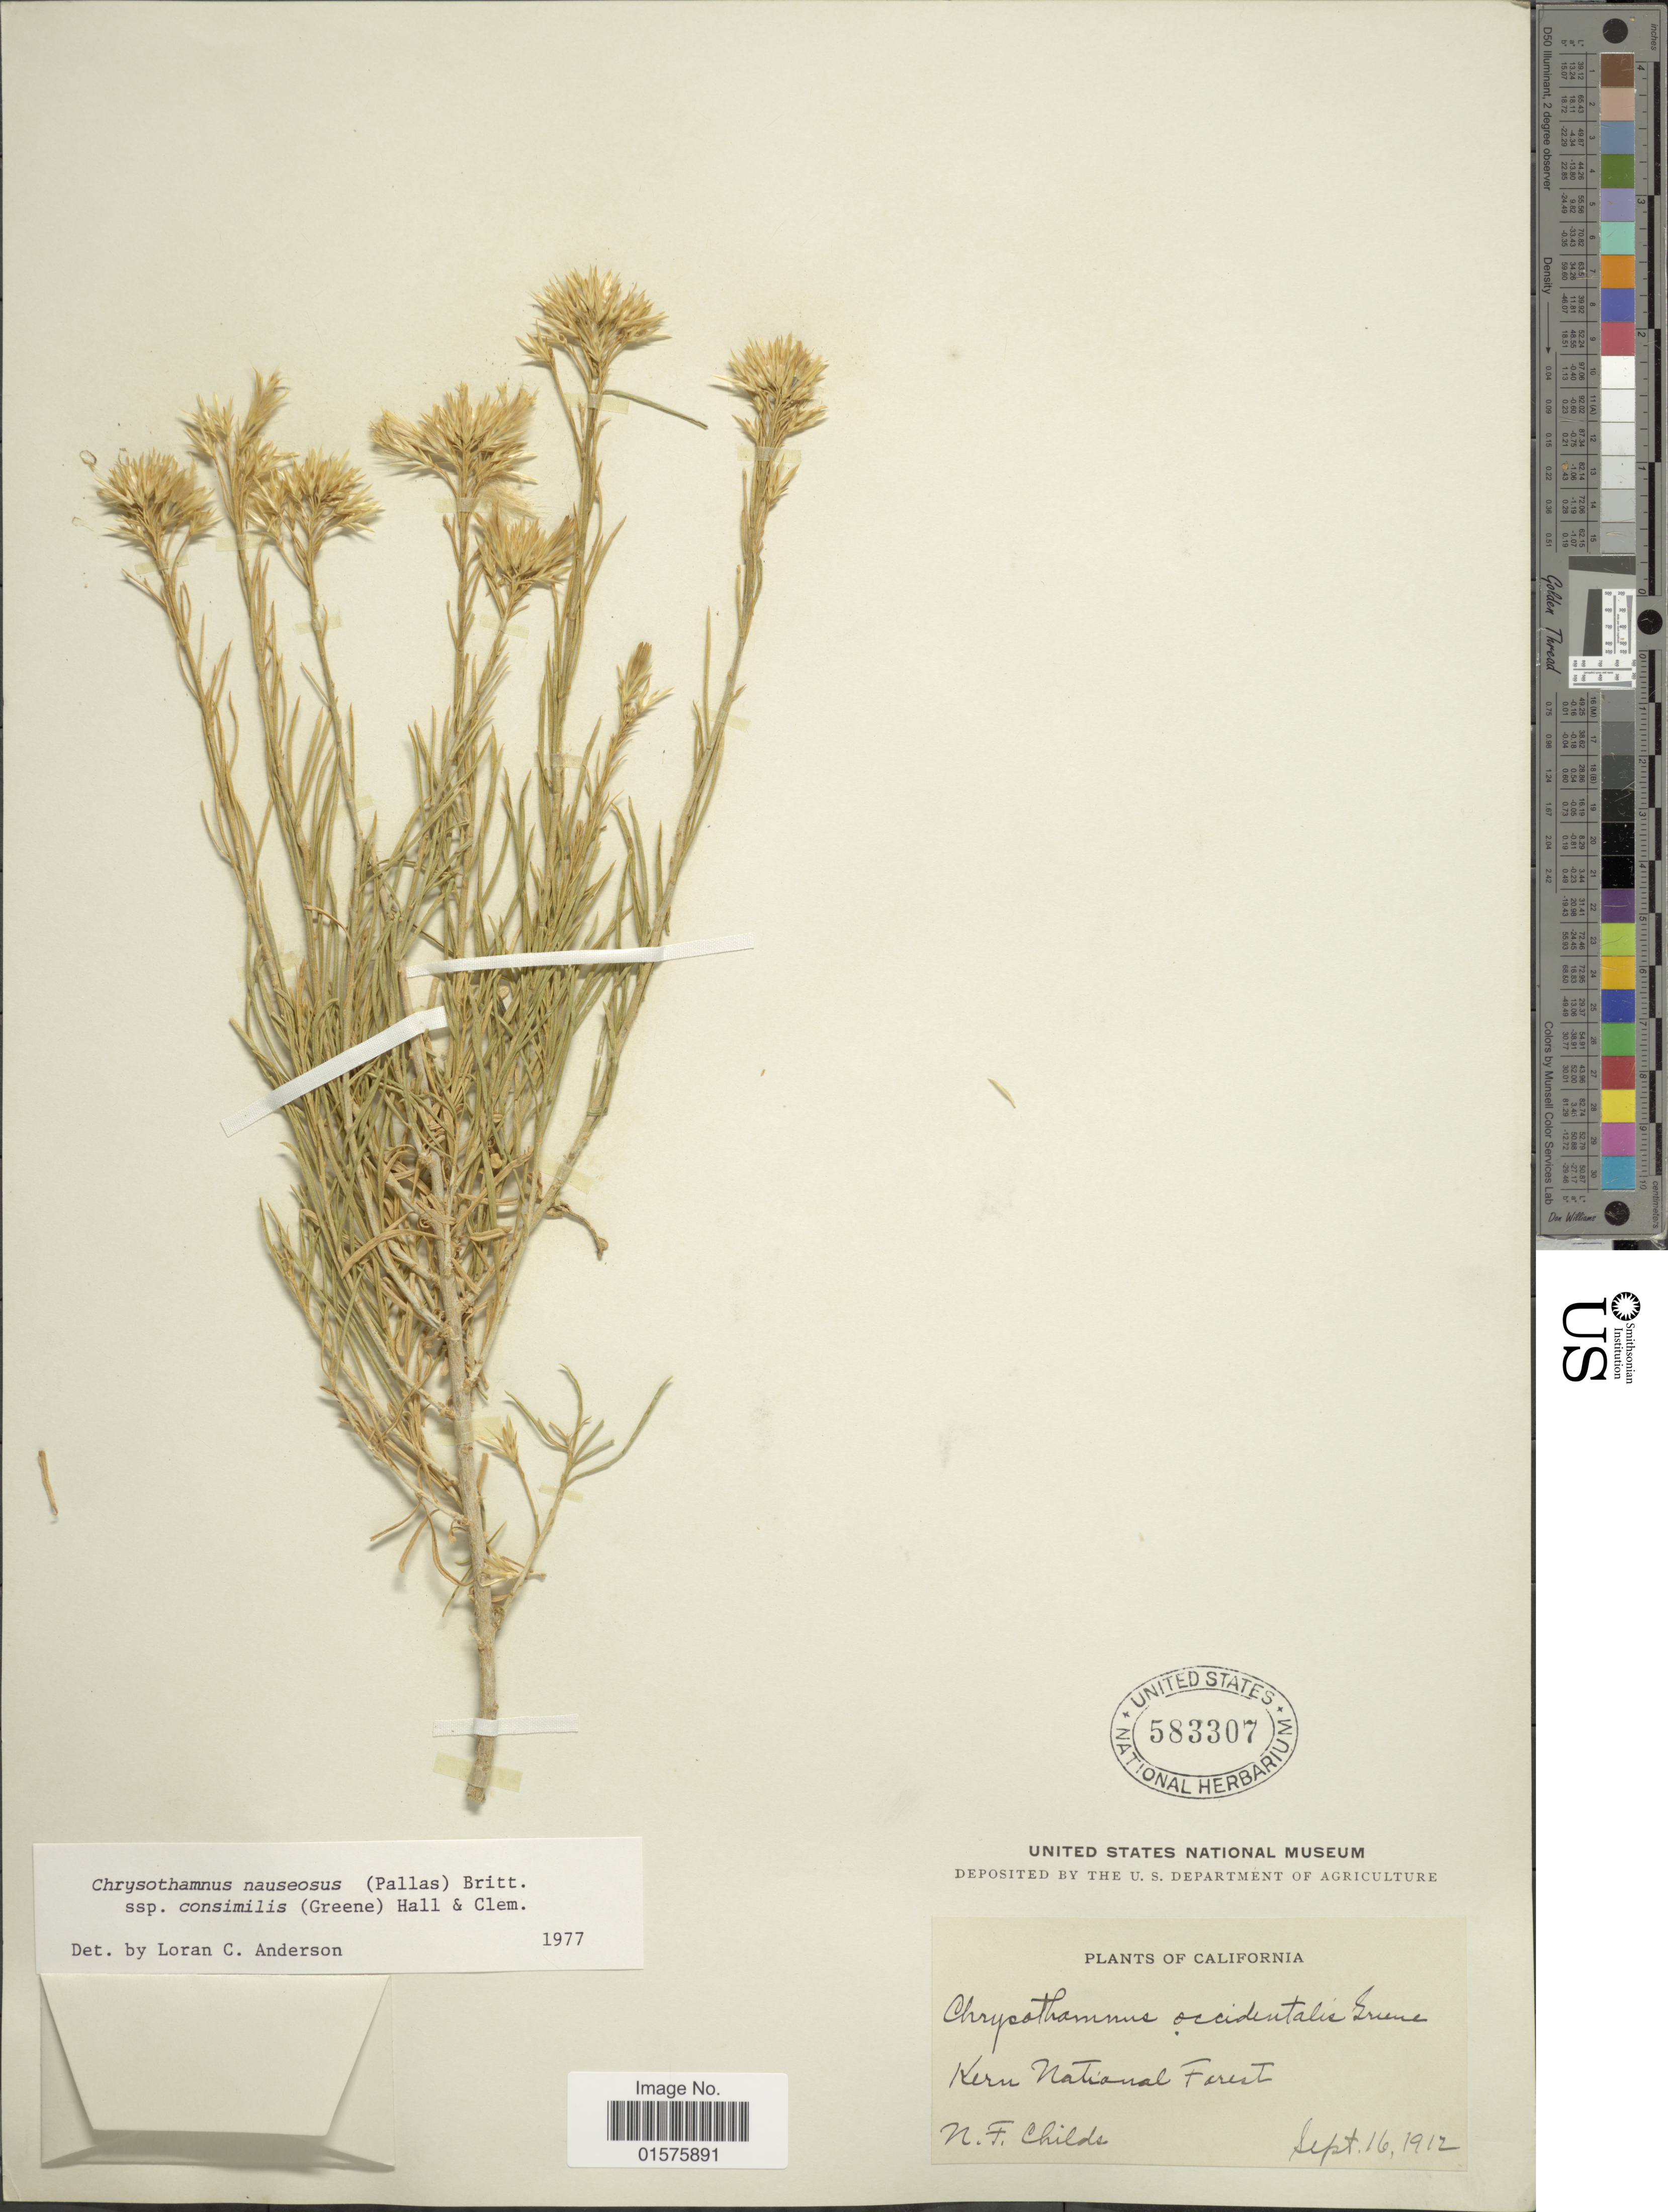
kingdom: Plantae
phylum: Tracheophyta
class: Magnoliopsida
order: Asterales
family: Asteraceae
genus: Ericameria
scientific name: Ericameria nauseosa var. oreophila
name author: (A. Nelson) G.L. Nesom & G.I. Baird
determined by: Urbatsch, Lowell E., Curator (LSU), Louisiana State University (UNITED STATES)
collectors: N. Childs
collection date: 1912-09-16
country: United States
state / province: California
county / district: Kern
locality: Kern National Forest.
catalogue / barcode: US 583307